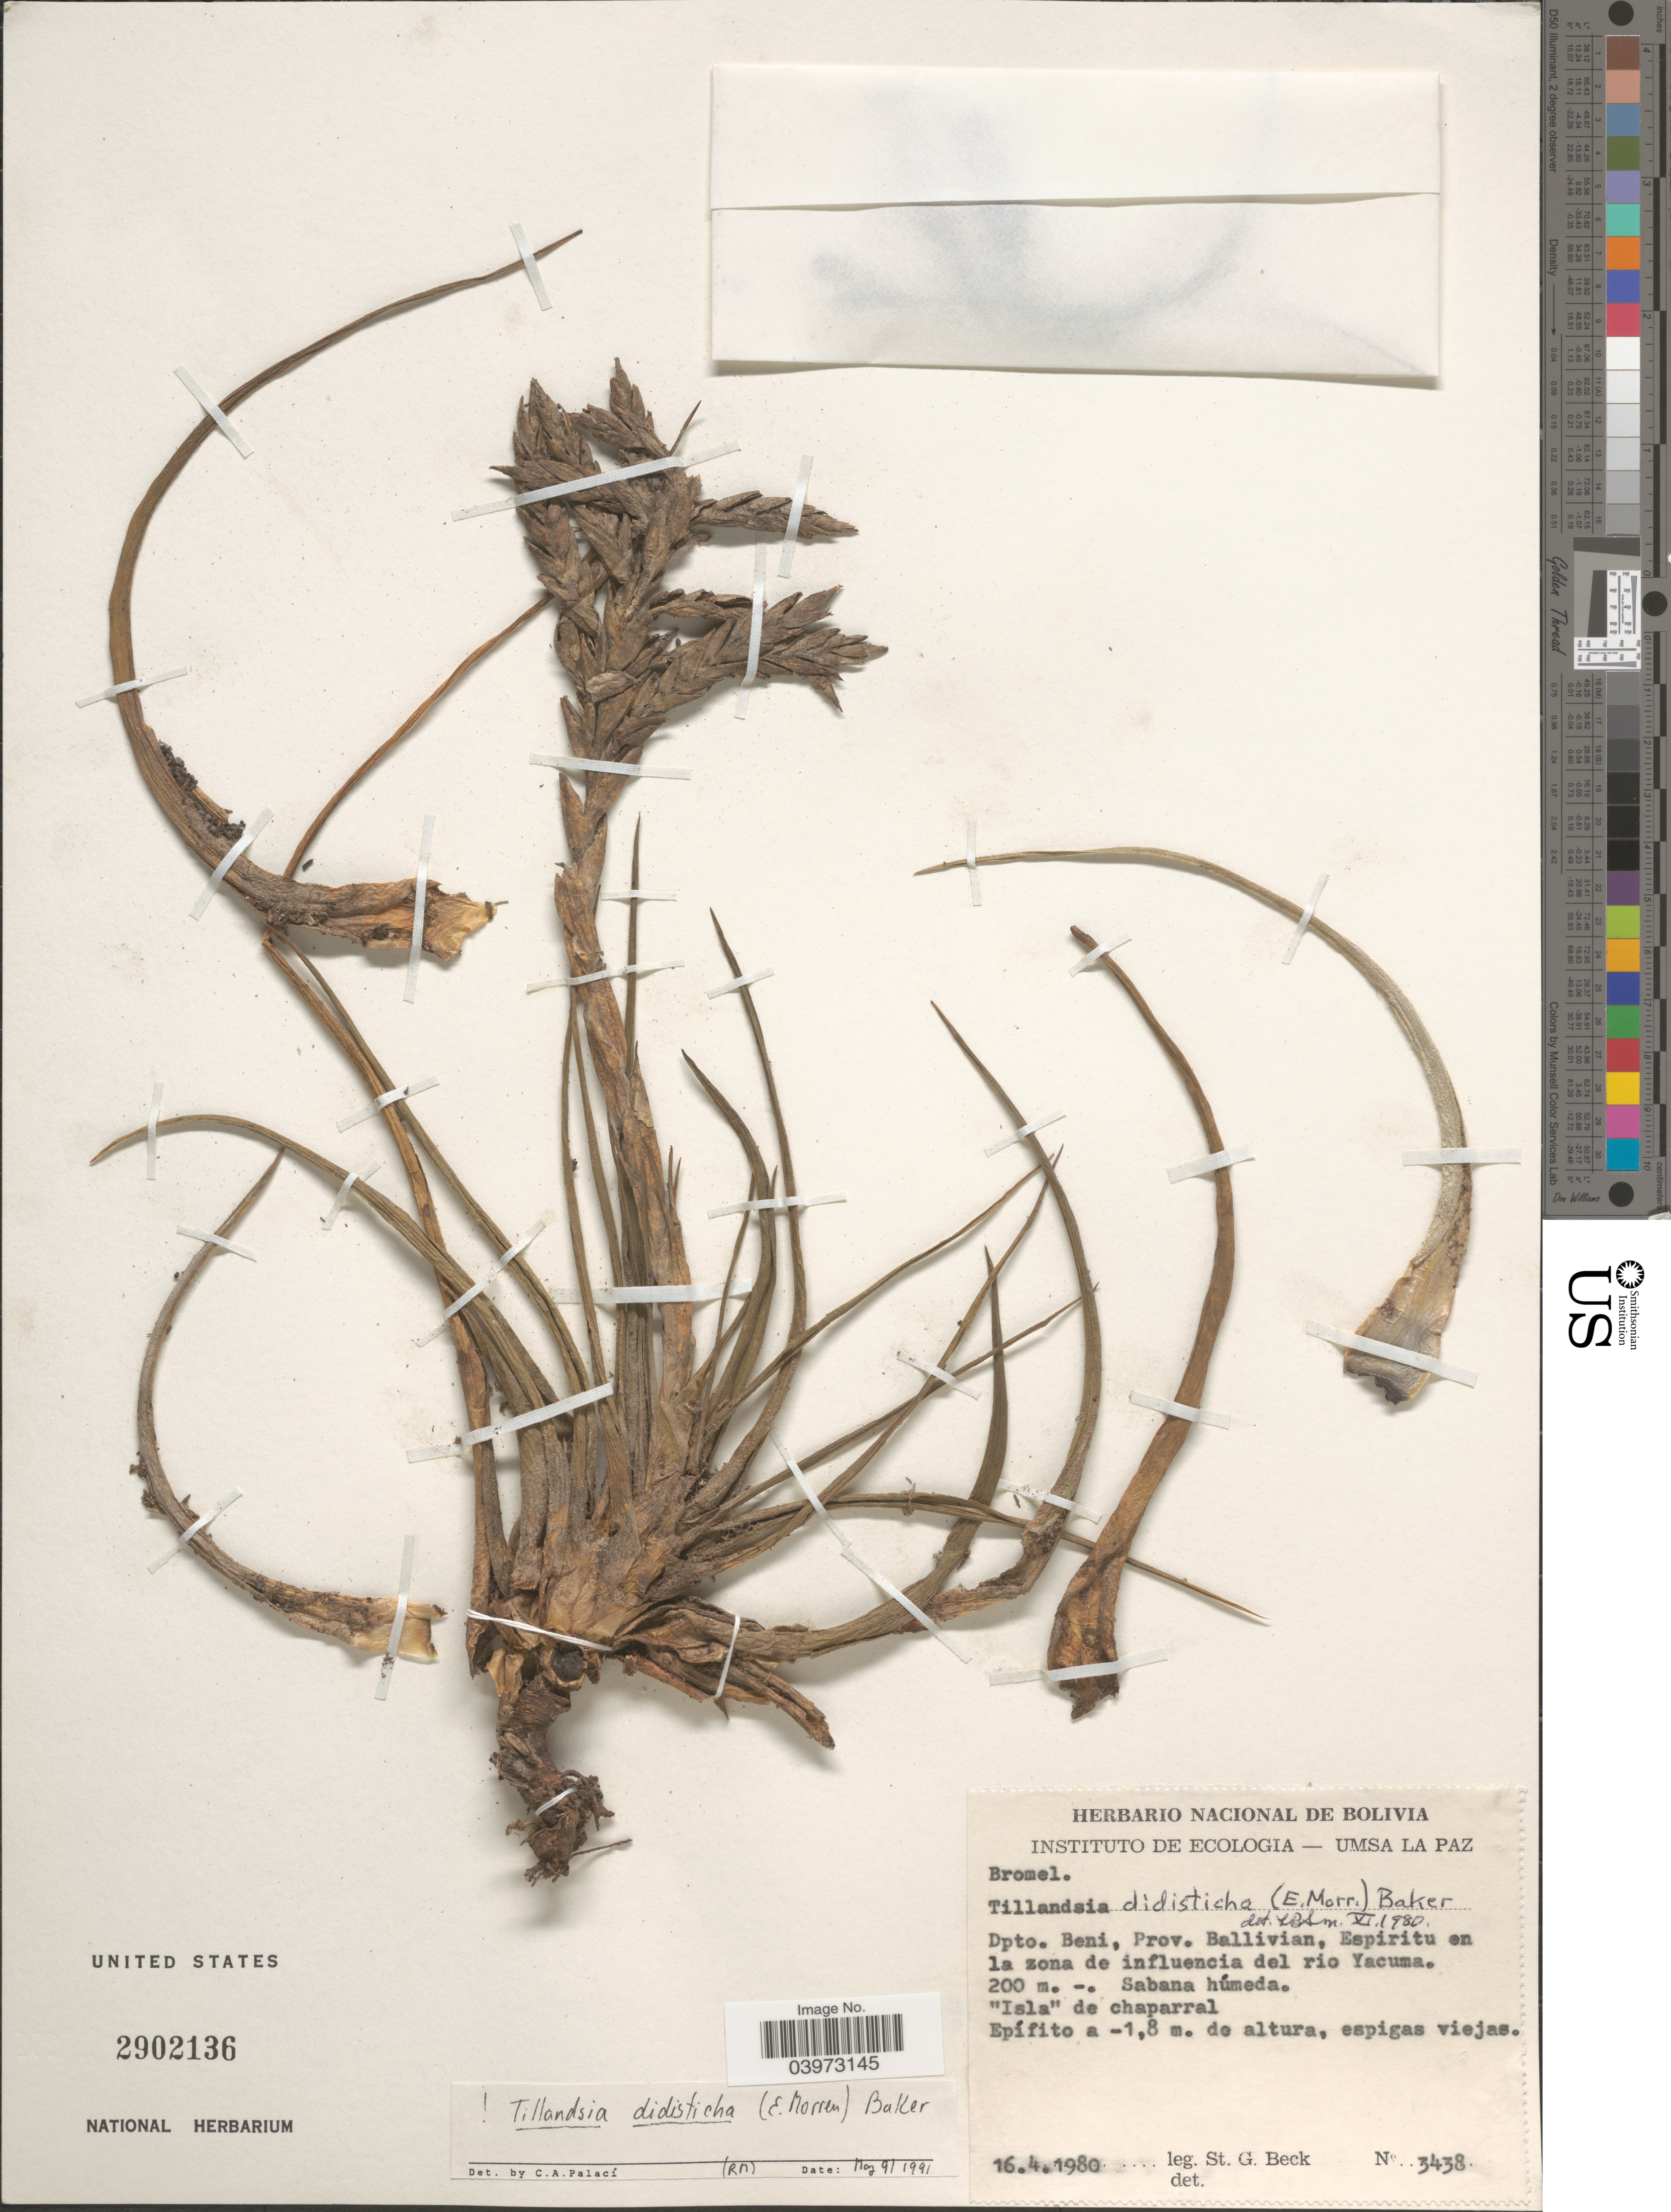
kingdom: Plantae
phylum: Tracheophyta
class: Liliopsida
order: Poales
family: Bromeliaceae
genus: Tillandsia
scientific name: Tillandsia didisticha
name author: (É. Morren) Baker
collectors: S. G. Beck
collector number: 3438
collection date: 1980-04-16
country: Bolivia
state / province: Beni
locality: Dpto. Beni, Prov. Ballivian, Espiritu en la zona de influencia del rio Yacuma.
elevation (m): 200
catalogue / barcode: US 2902136